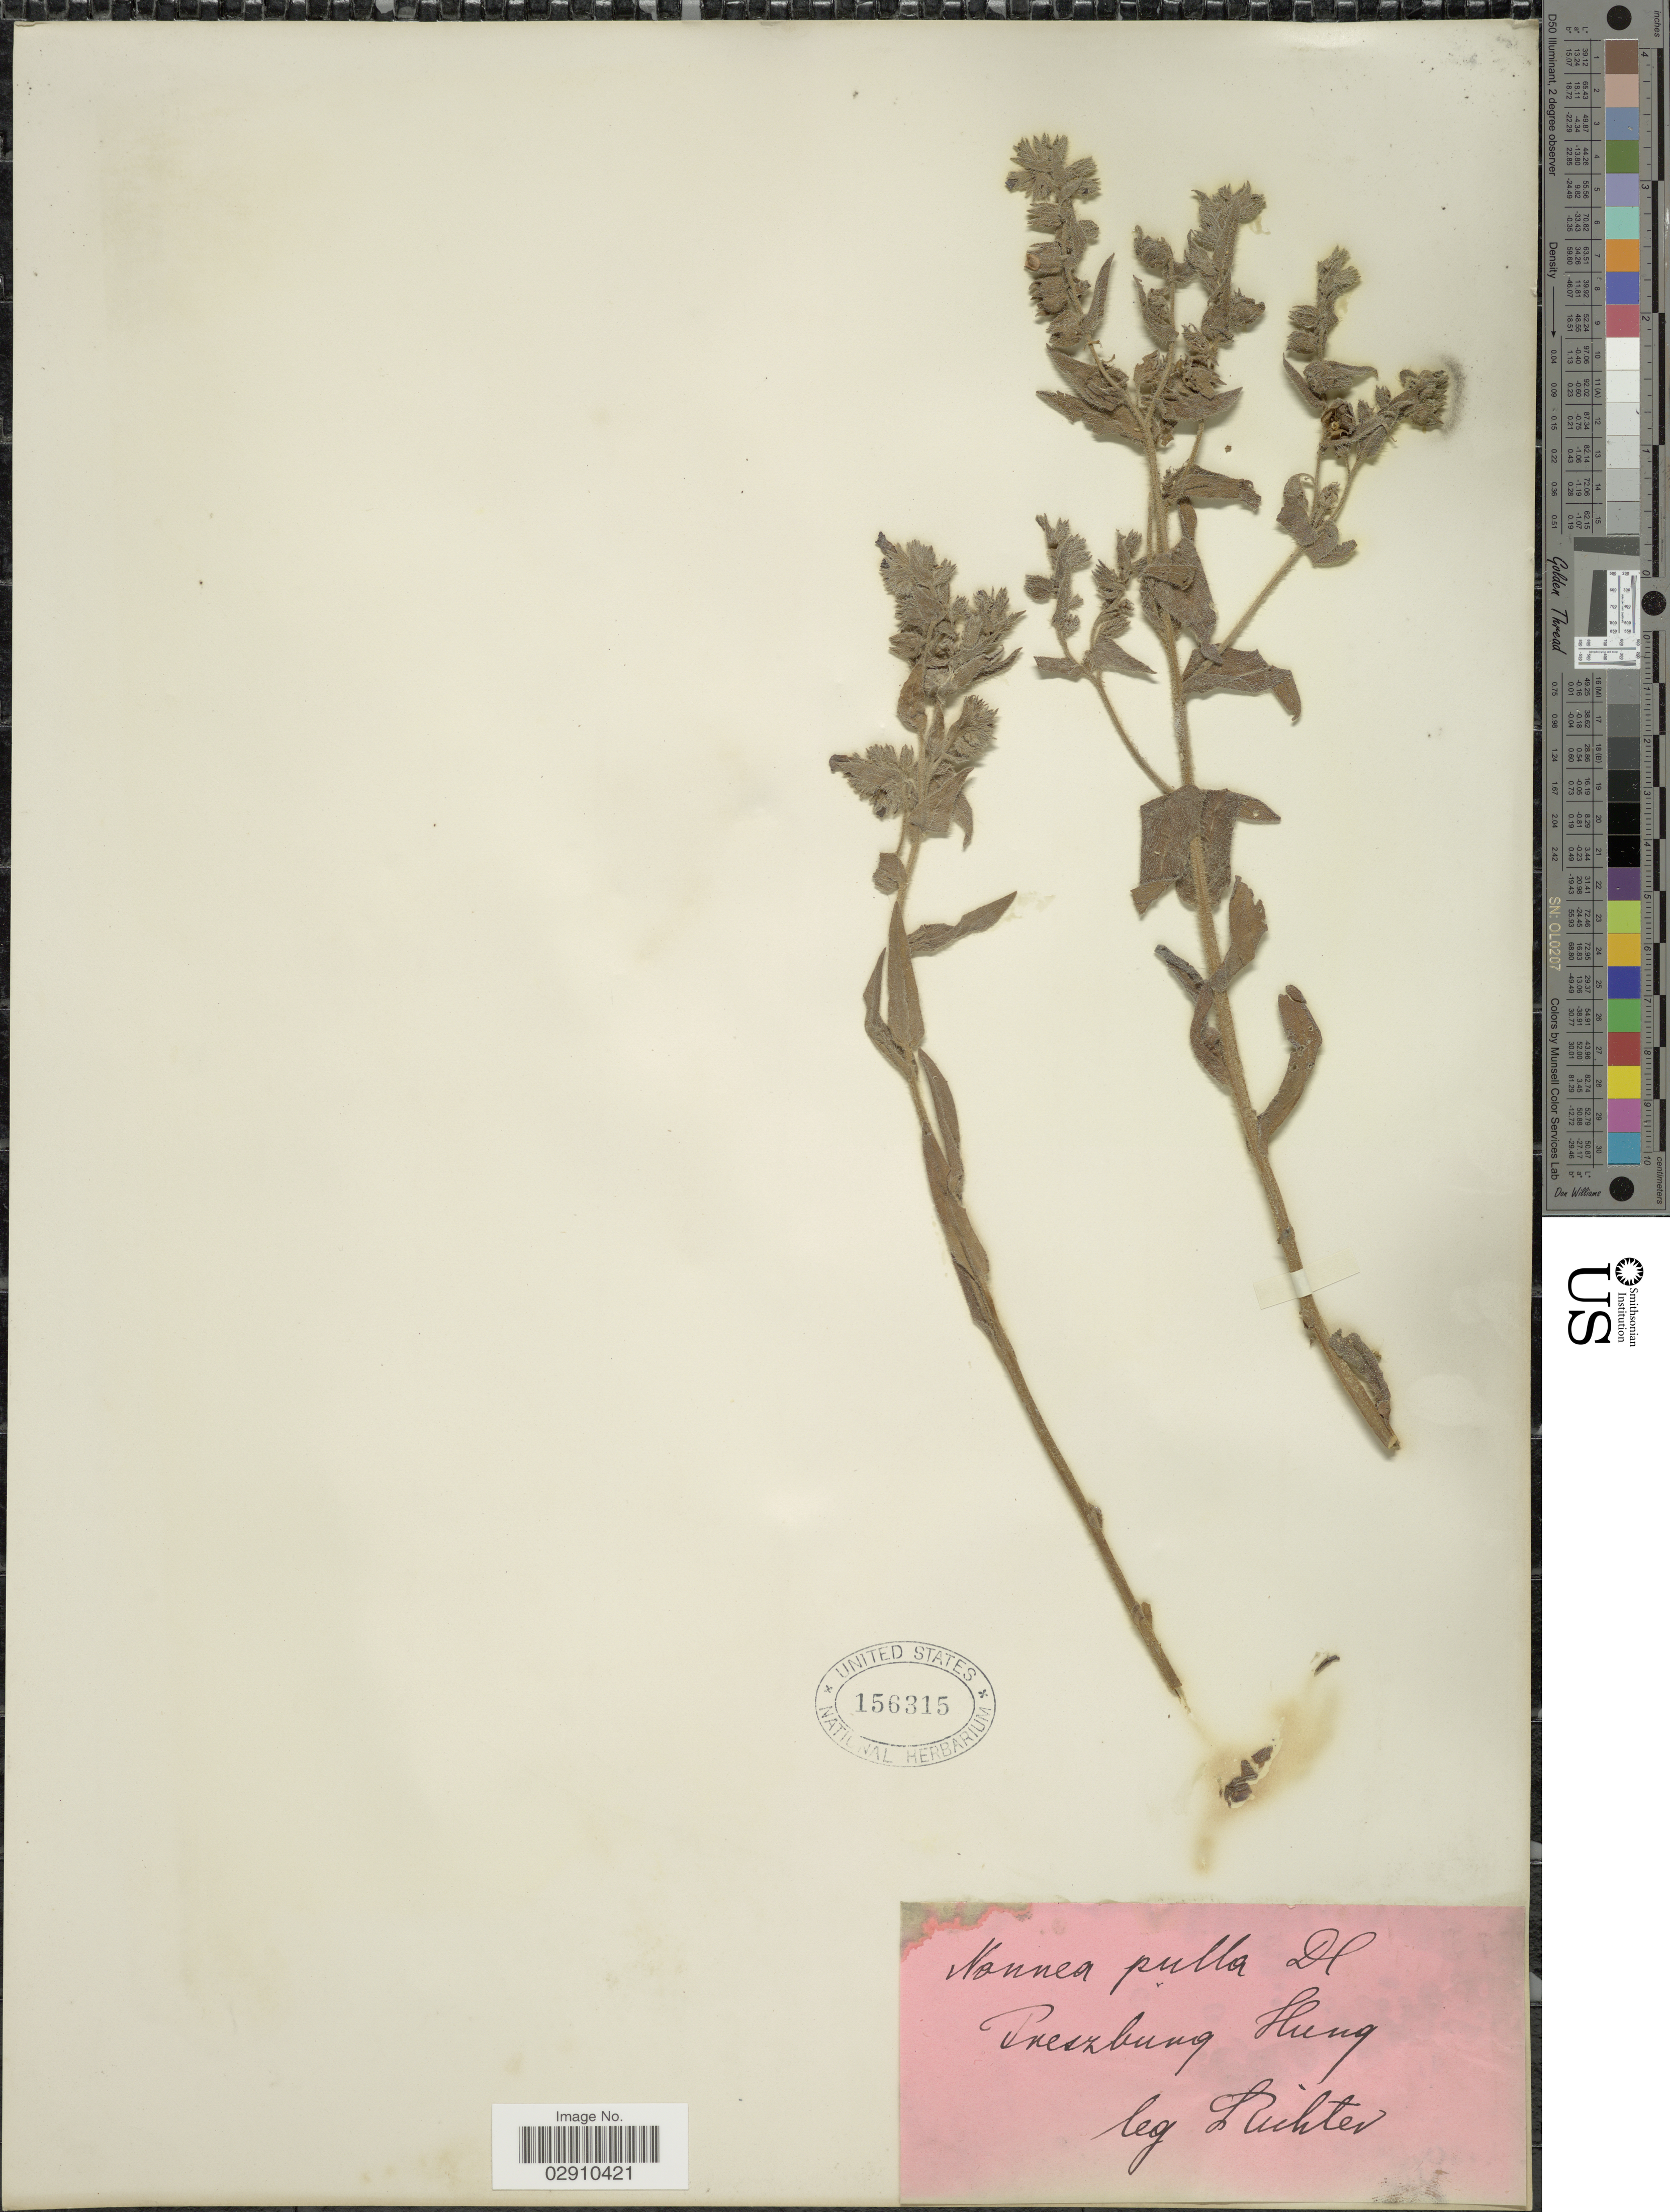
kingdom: Plantae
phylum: Tracheophyta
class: Magnoliopsida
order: Boraginales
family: Boraginaceae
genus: Nonea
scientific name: Nonea pulla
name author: (L.) DC.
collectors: L. Richter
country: Slovakia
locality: Preszburg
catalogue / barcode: US 156315